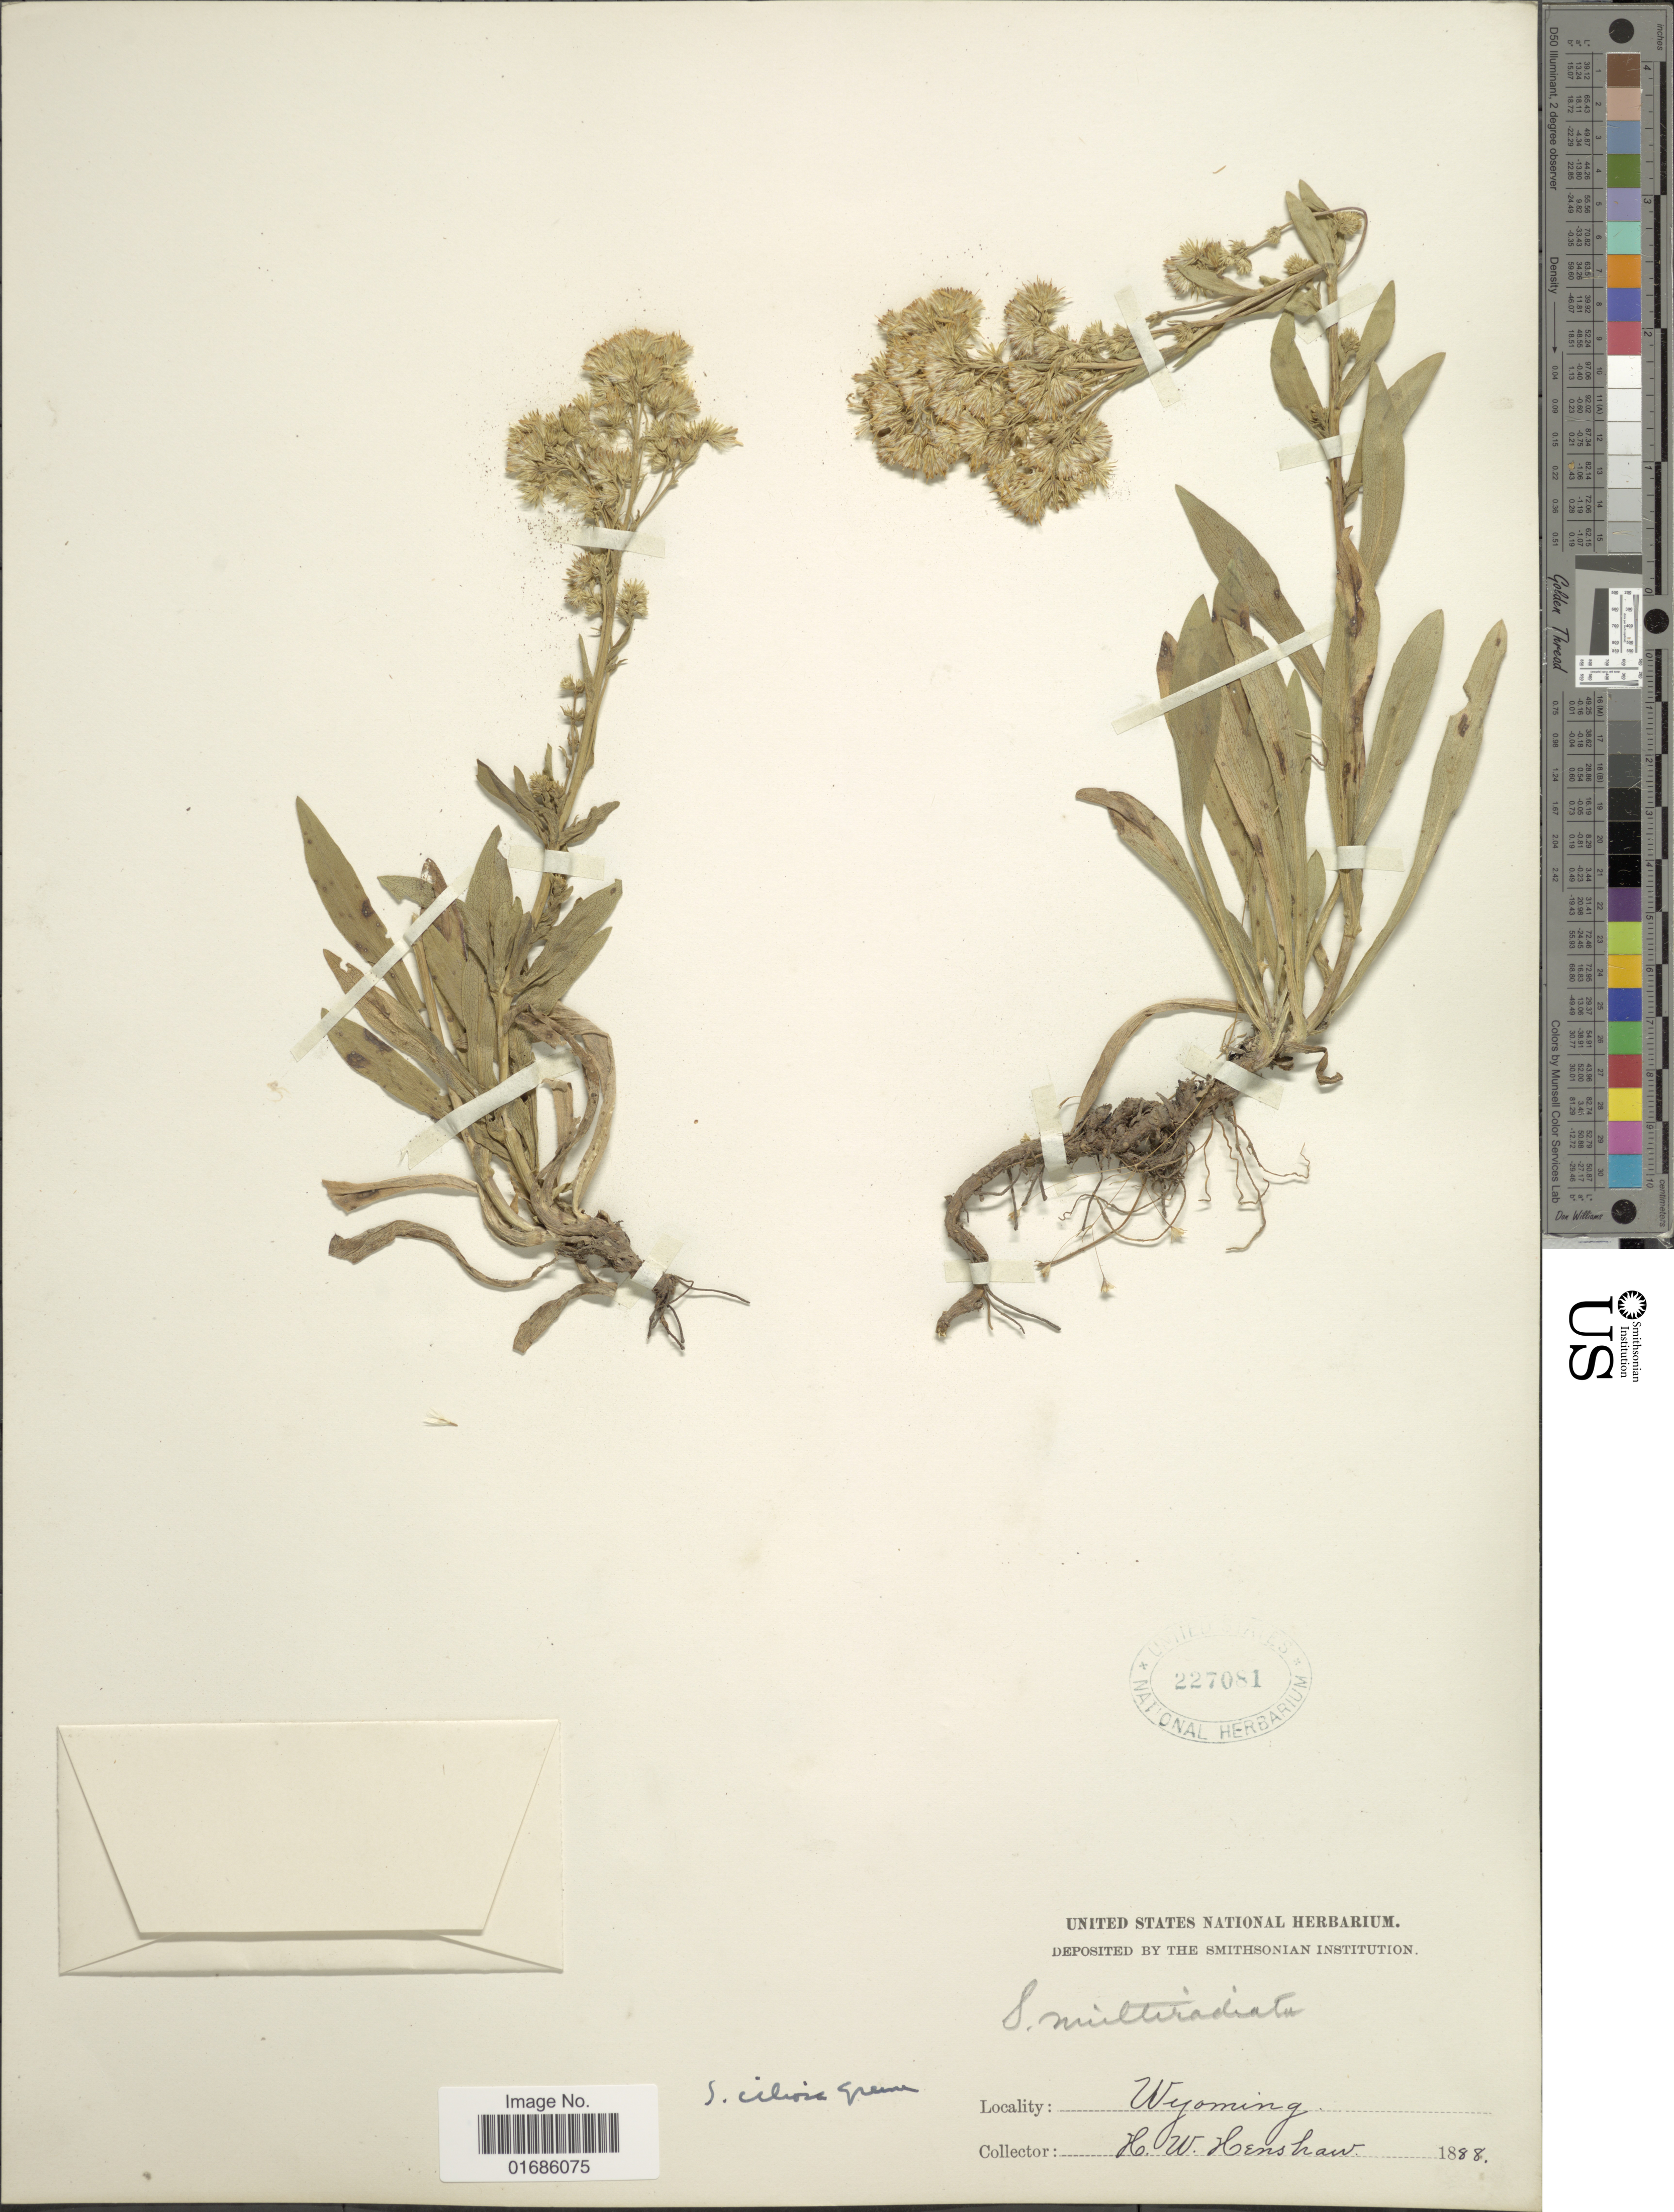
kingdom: Plantae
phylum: Tracheophyta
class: Magnoliopsida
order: Asterales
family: Asteraceae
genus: Solidago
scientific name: Solidago ciliosa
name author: Greene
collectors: H. Henshaw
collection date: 1888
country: United States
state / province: Wyoming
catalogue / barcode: US 227081